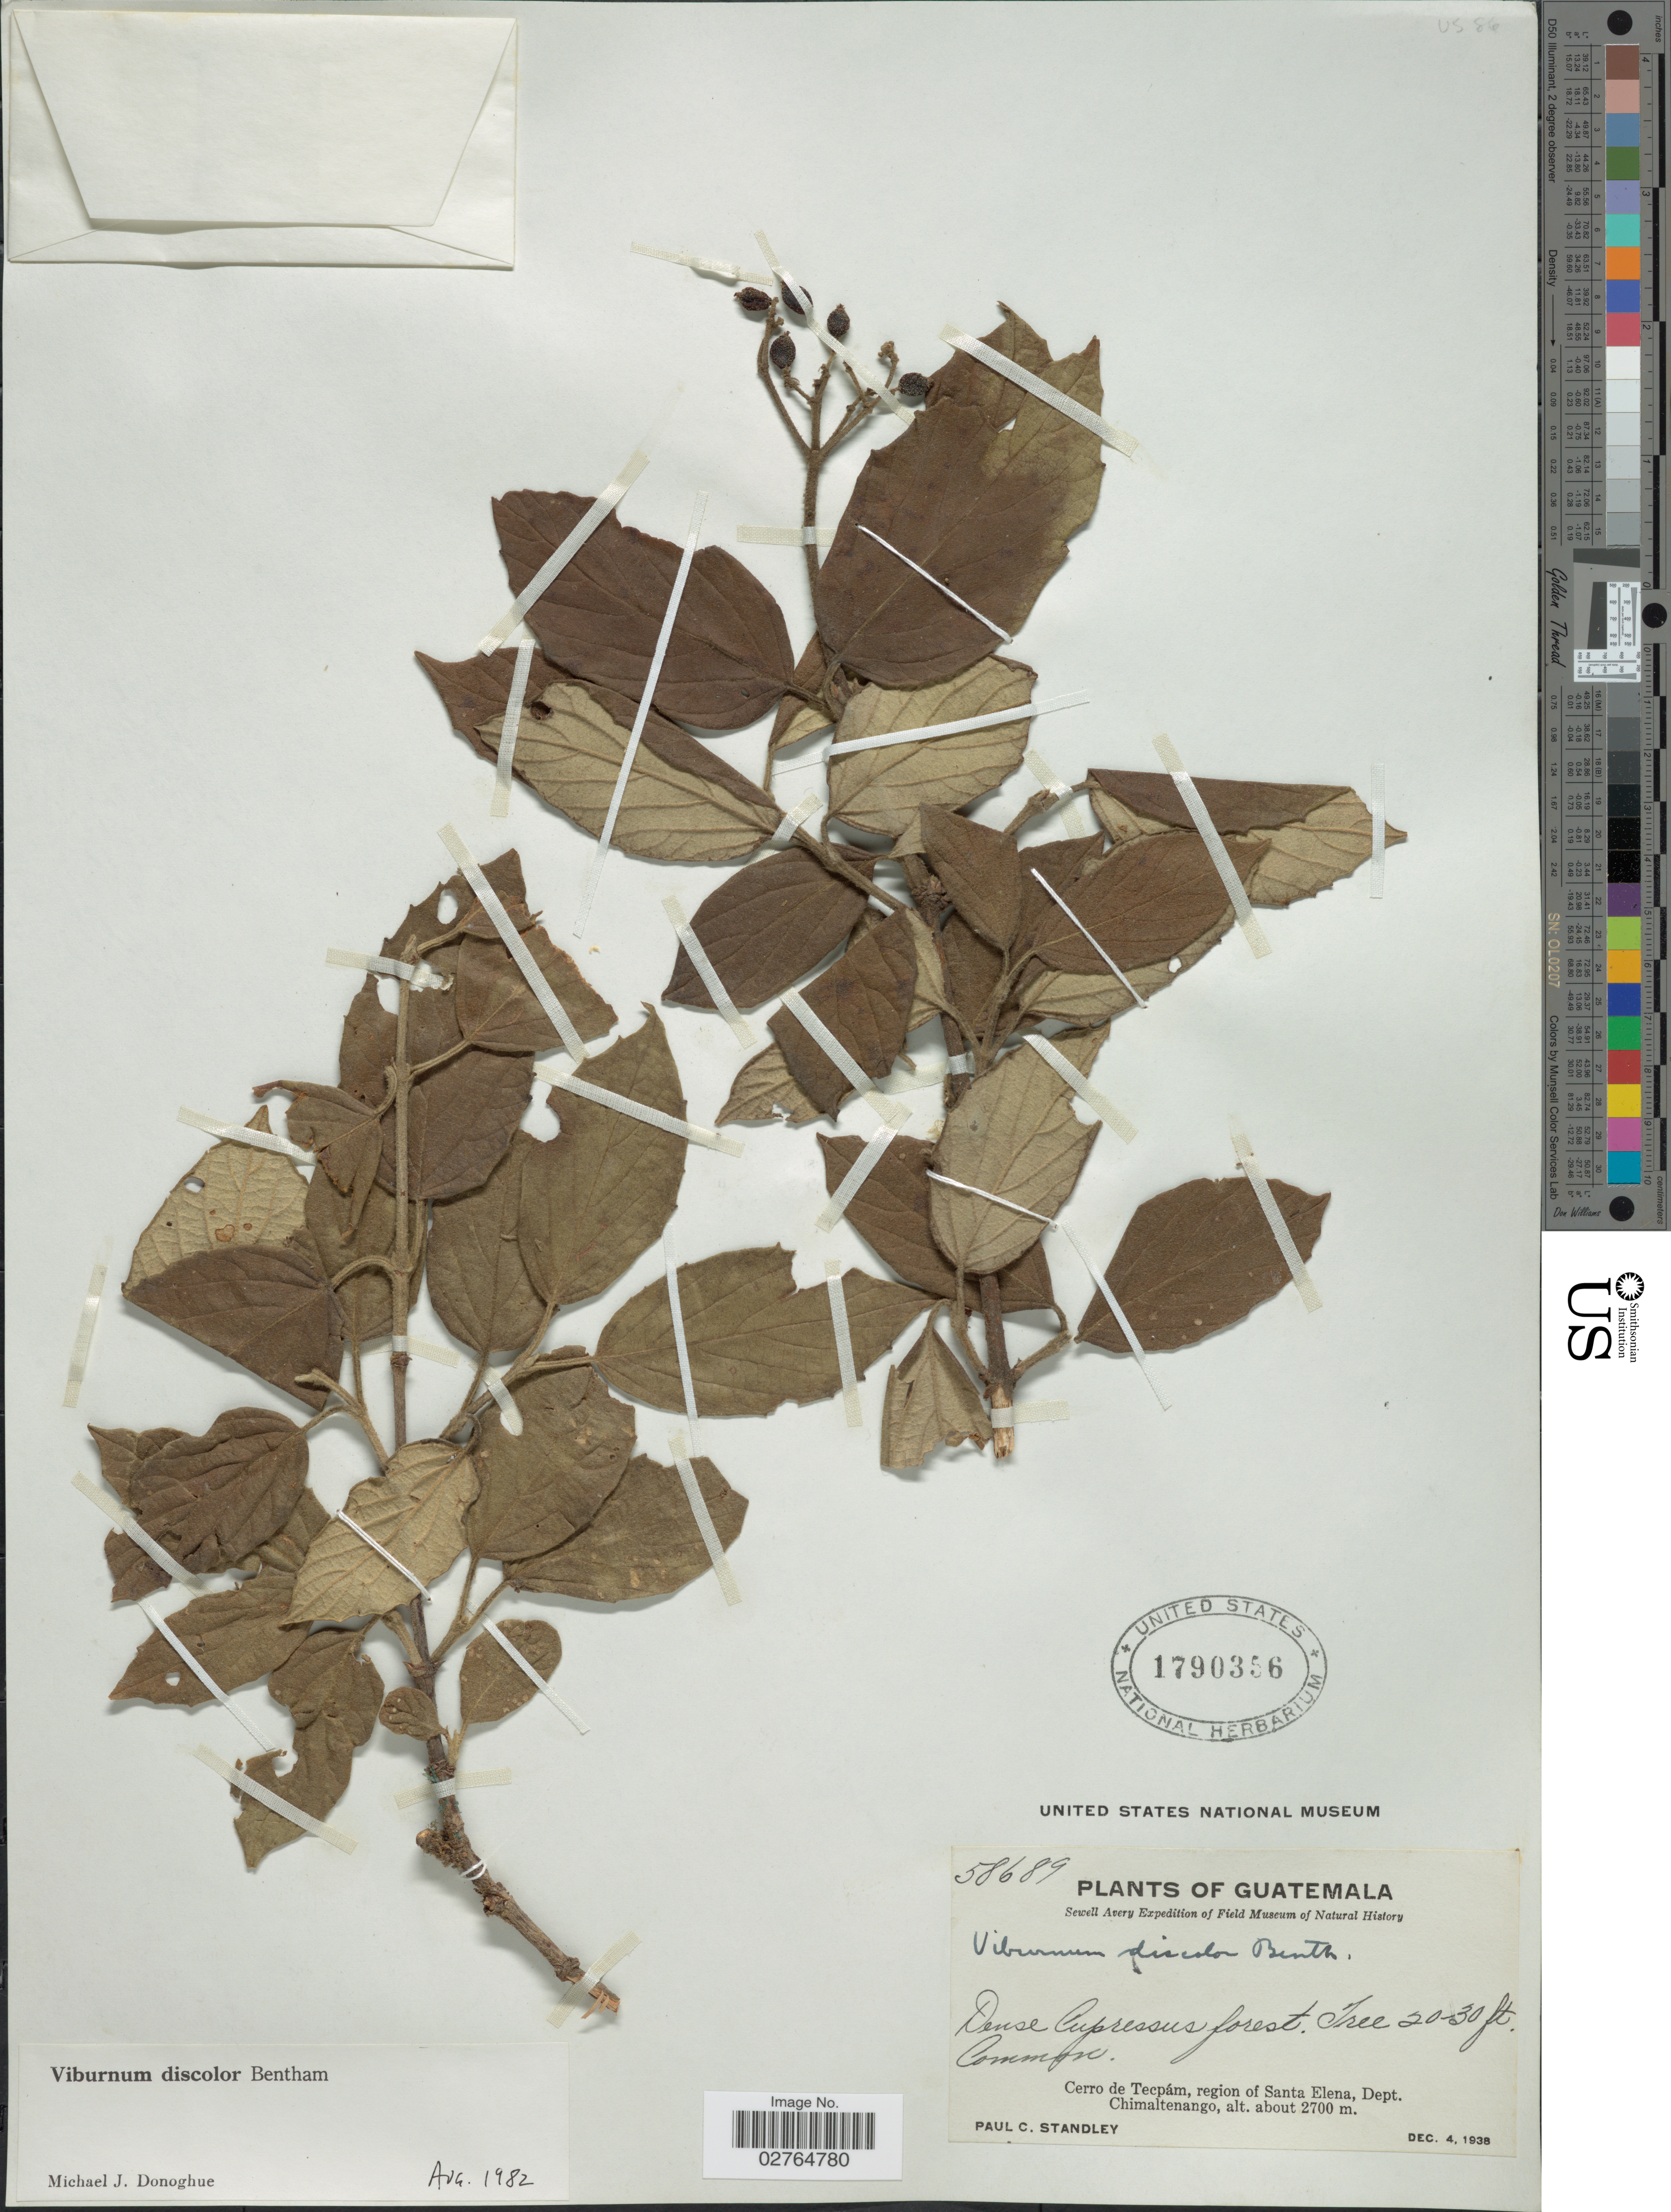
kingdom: Plantae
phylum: Tracheophyta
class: Magnoliopsida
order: Dipsacales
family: Viburnaceae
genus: Viburnum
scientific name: Viburnum discolor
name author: Benth.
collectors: P. C. Standley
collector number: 58689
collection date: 1938-12-04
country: Guatemala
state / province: Chimaltenango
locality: Cerro de Tecpám, region of Santa Elena. Dept. Chimaltenango.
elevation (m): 2700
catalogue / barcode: US 1790356